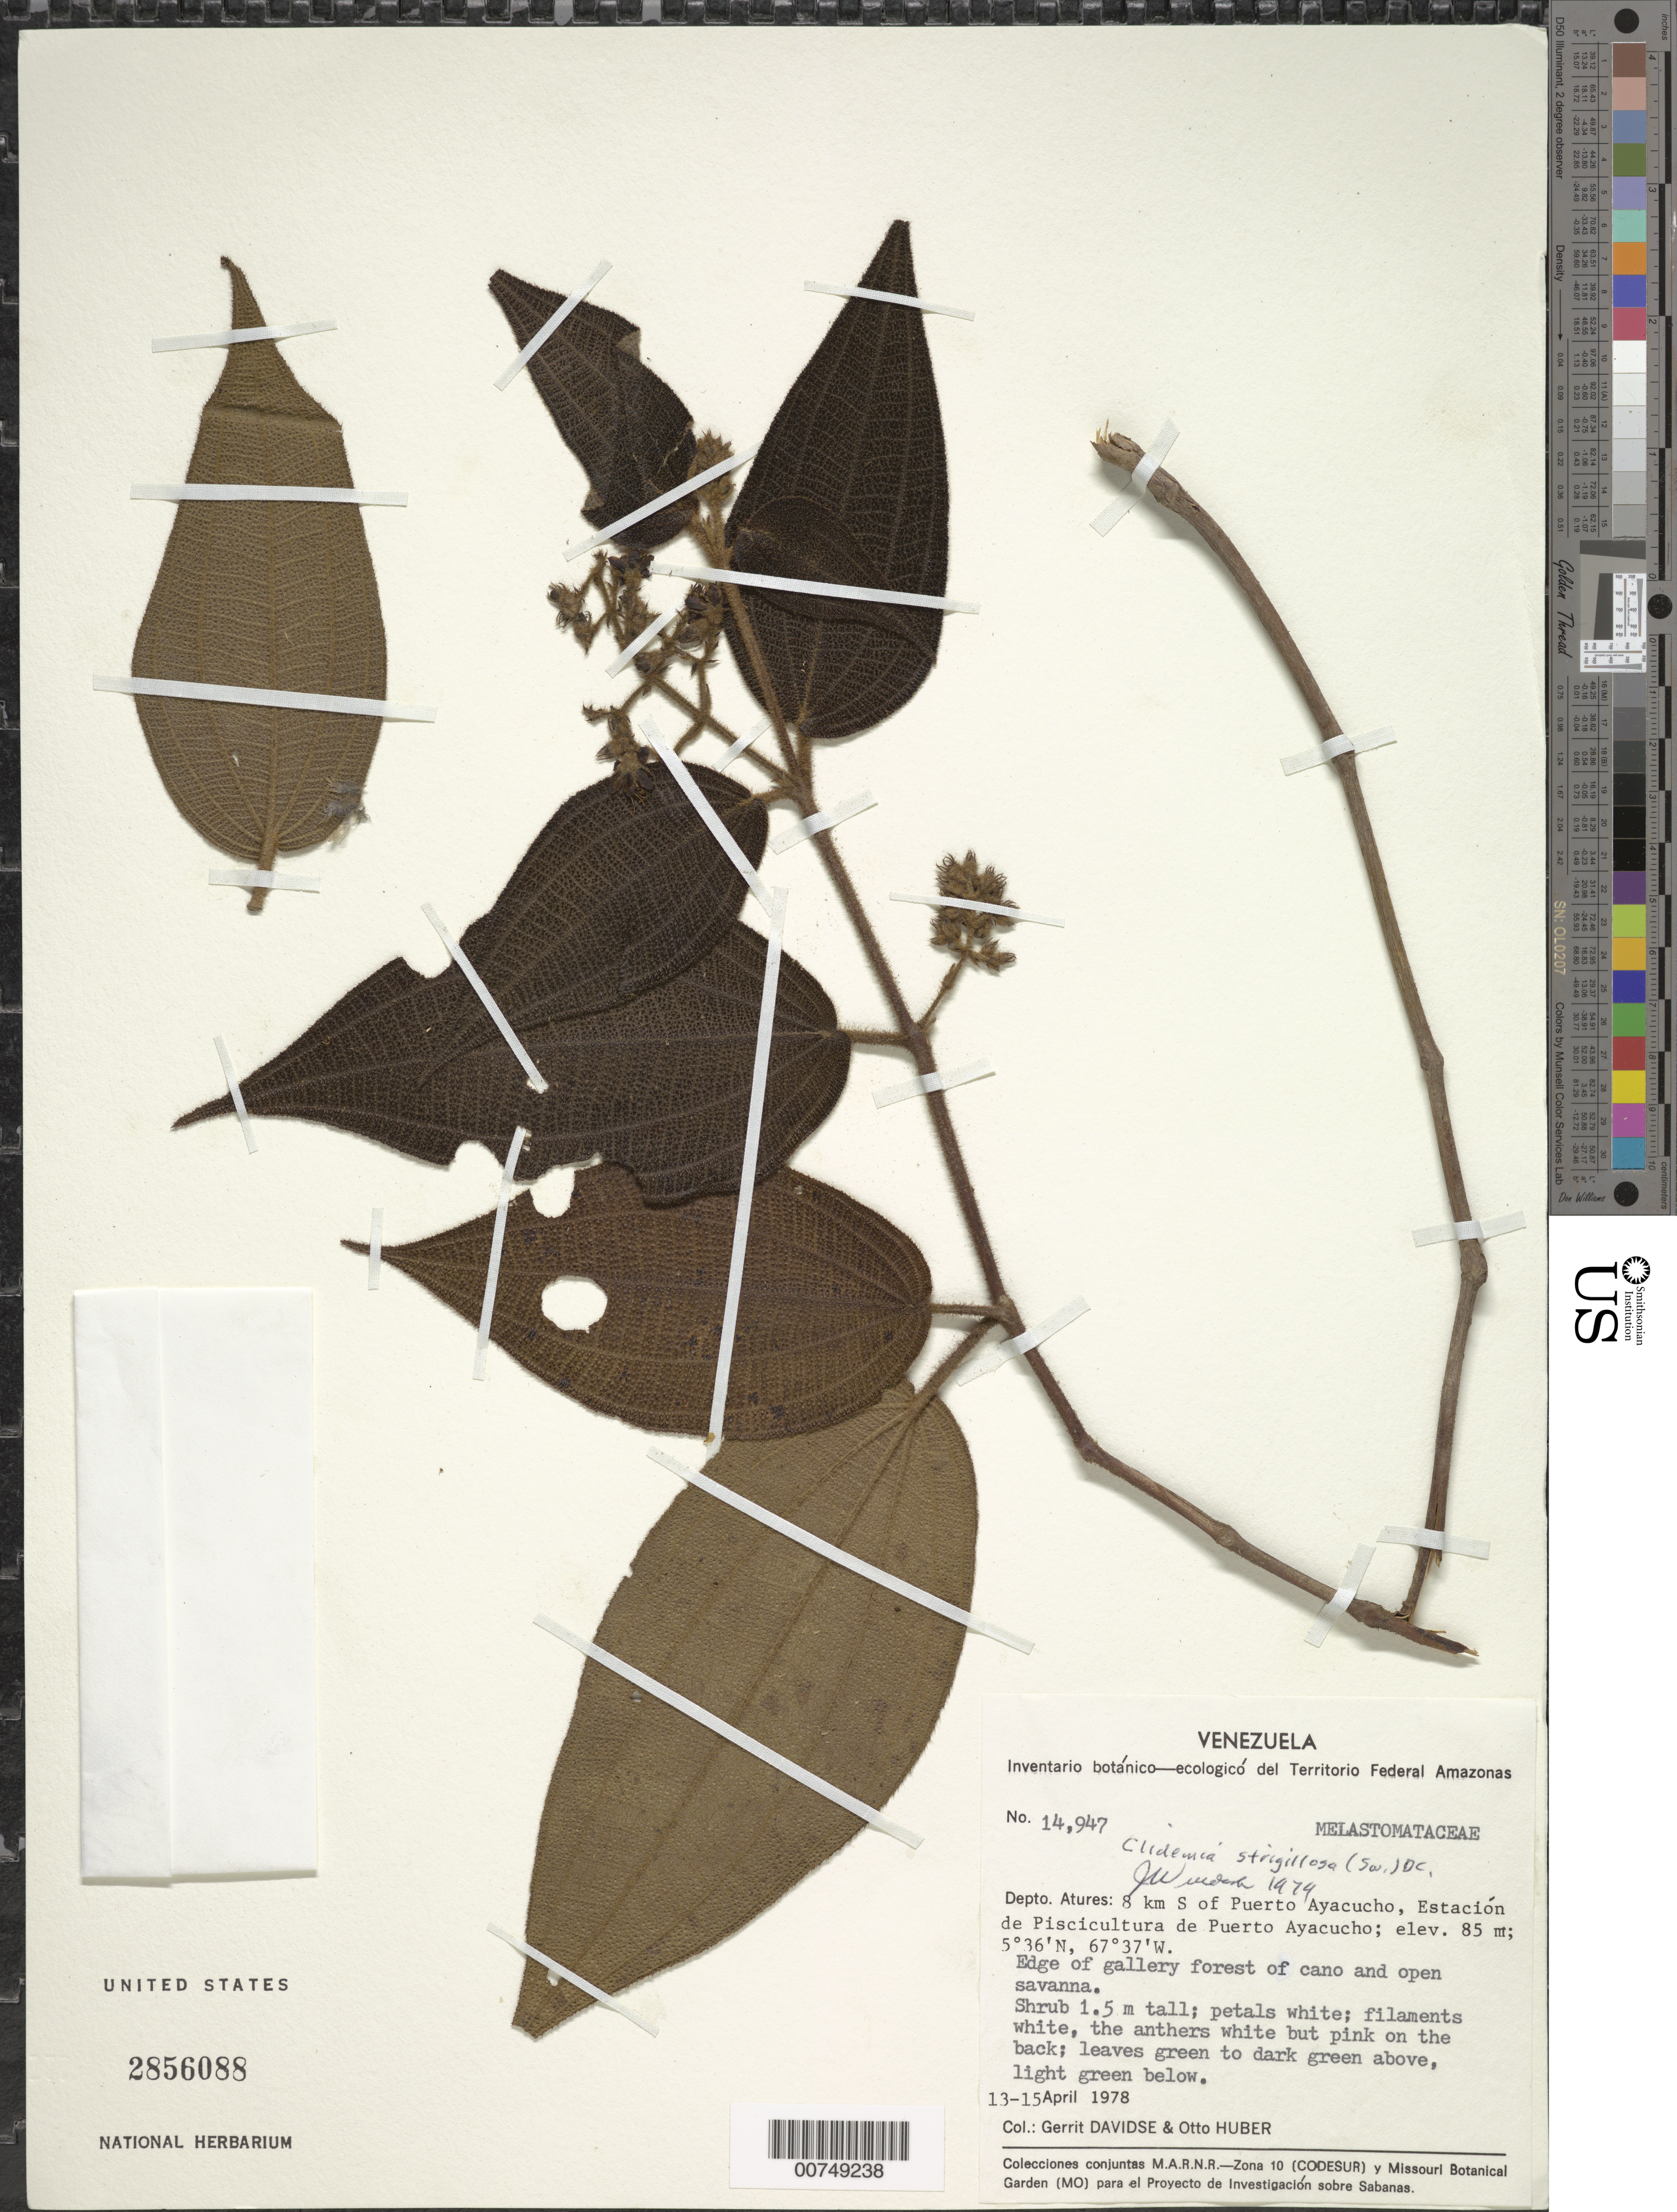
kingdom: Plantae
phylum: Tracheophyta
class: Magnoliopsida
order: Myrtales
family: Melastomataceae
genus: Clidemia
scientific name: Clidemia strigillosa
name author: (Sw.) DC.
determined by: Wurdack, John J., (US), US (UNITED STATES)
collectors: G. Davidse & O. Huber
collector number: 14947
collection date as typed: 13-Apr-78 to 15-Apr-78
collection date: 1978-04-13/1978-04-15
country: Venezuela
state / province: Amazonas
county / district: Atures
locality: Puerto Ayacucho, 8 km S of, Estación de Piscicultura de Puerto Ayacucho, Río Orinoco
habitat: Edge of gallery forest of cano and open savanna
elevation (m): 85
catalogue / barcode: US 2856088